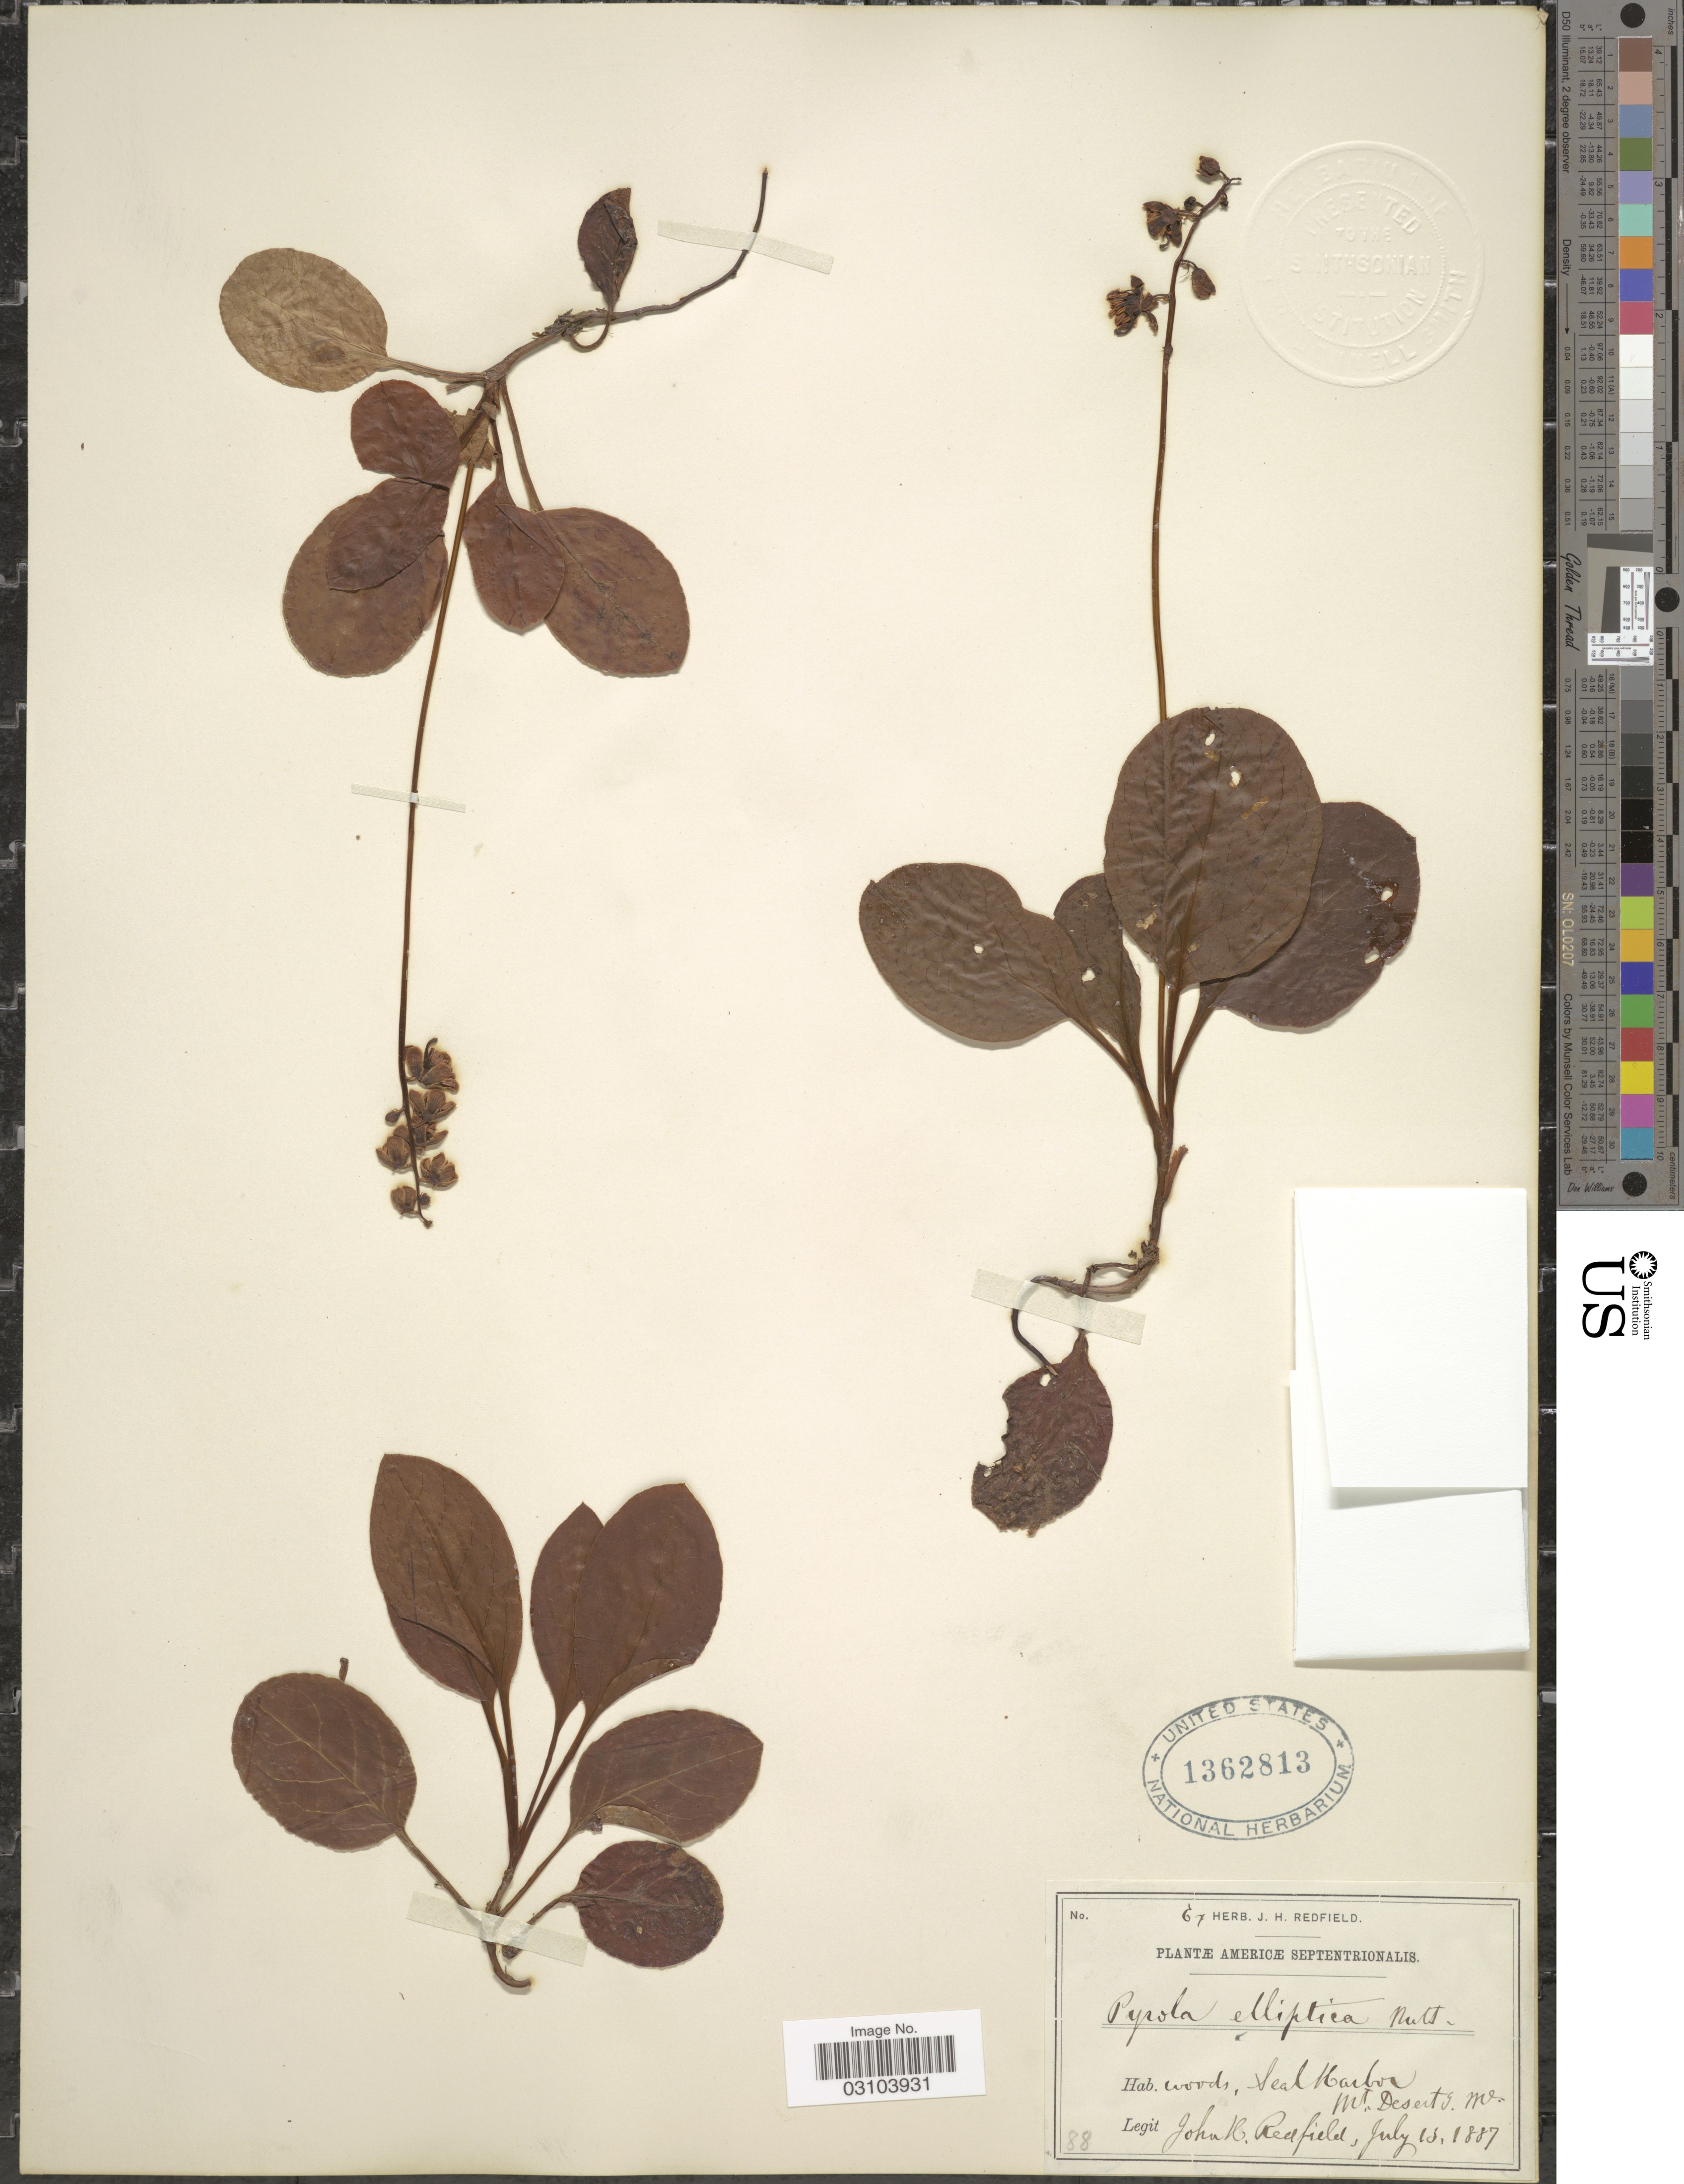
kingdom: Plantae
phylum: Tracheophyta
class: Magnoliopsida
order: Ericales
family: Ericaceae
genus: Pyrola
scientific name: Pyrola elliptica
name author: Nutt.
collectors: J. Redfield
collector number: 88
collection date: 1887-07-13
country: United States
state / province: Maine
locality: Seal Harbor, Mt. Desert I., Me.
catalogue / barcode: US 1362813